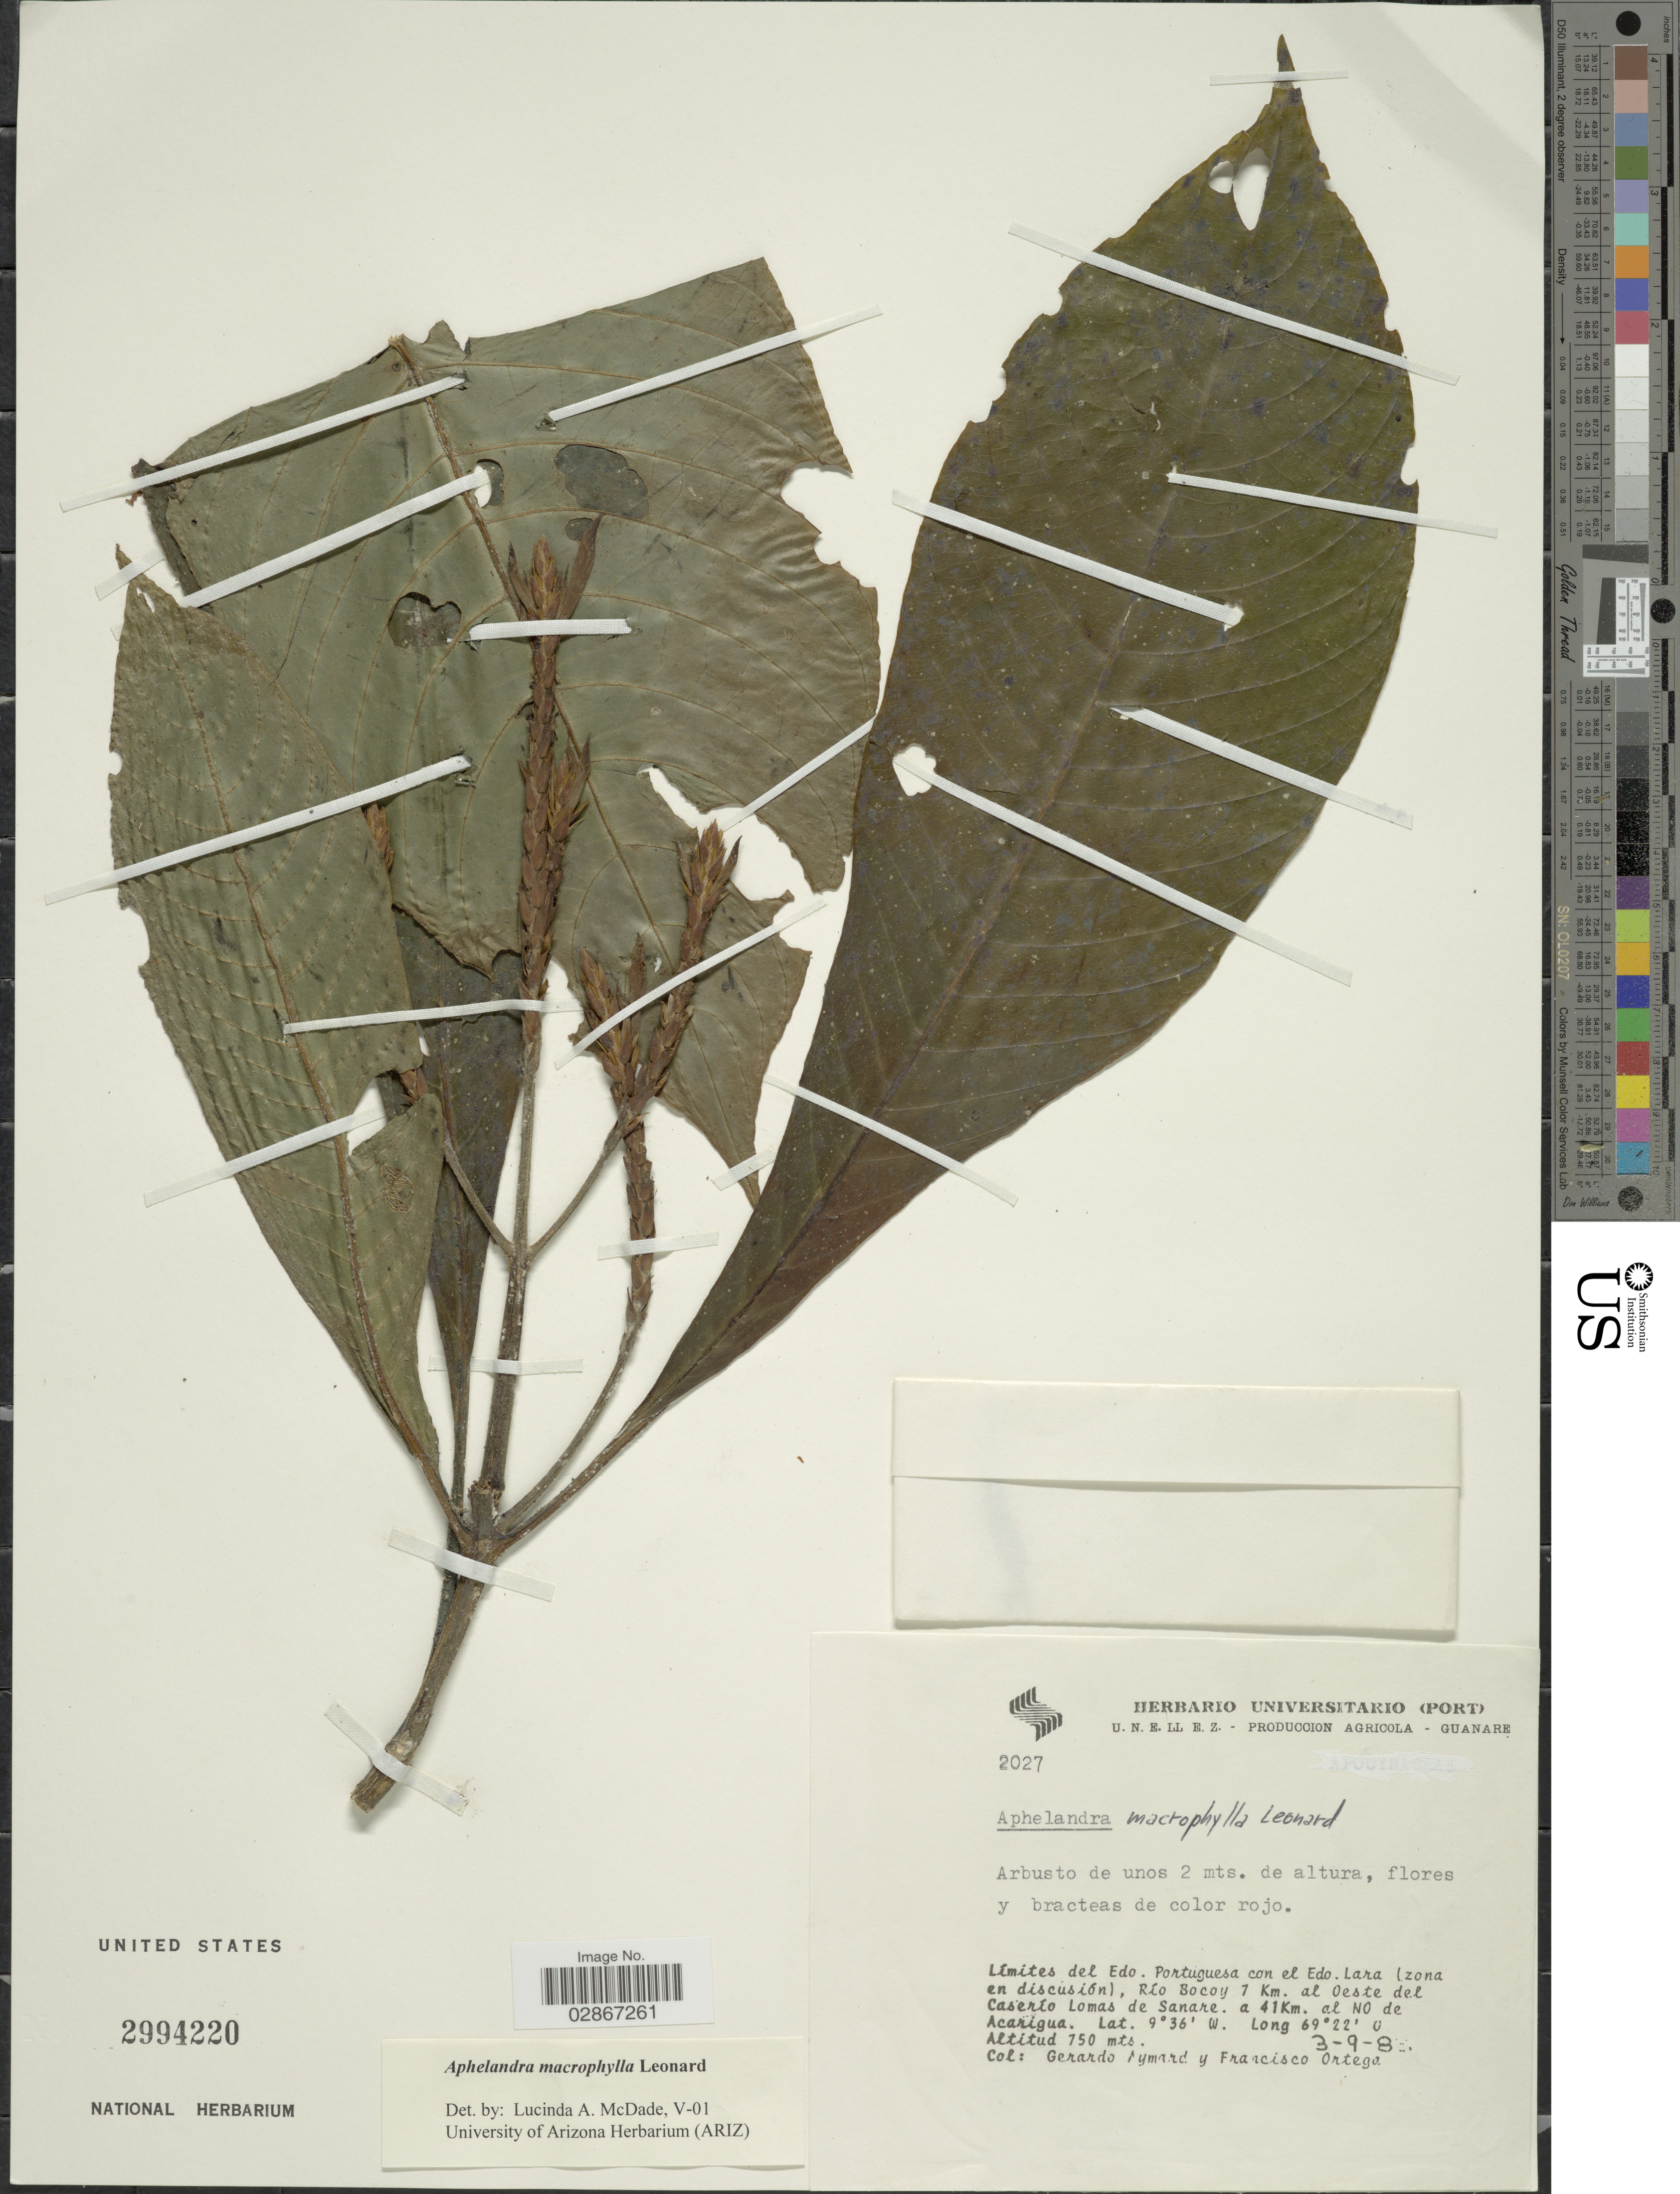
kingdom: Plantae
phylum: Tracheophyta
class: Magnoliopsida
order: Lamiales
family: Acanthaceae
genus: Aphelandra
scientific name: Aphelandra macrophylla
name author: Leonard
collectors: G. A. Aymard & F. J. Ortega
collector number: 2027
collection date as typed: Transcribed d/m/y: 3/9/83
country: Venezuela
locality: Límites del Edo. Portuguesa con el Edo. Lara (zona en discusión), Río Bocoy 7 Km. al Oeste del Caserío Lomas de Sanare. a 41Km. al NO de Acarigua.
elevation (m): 750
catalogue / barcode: US 2994220